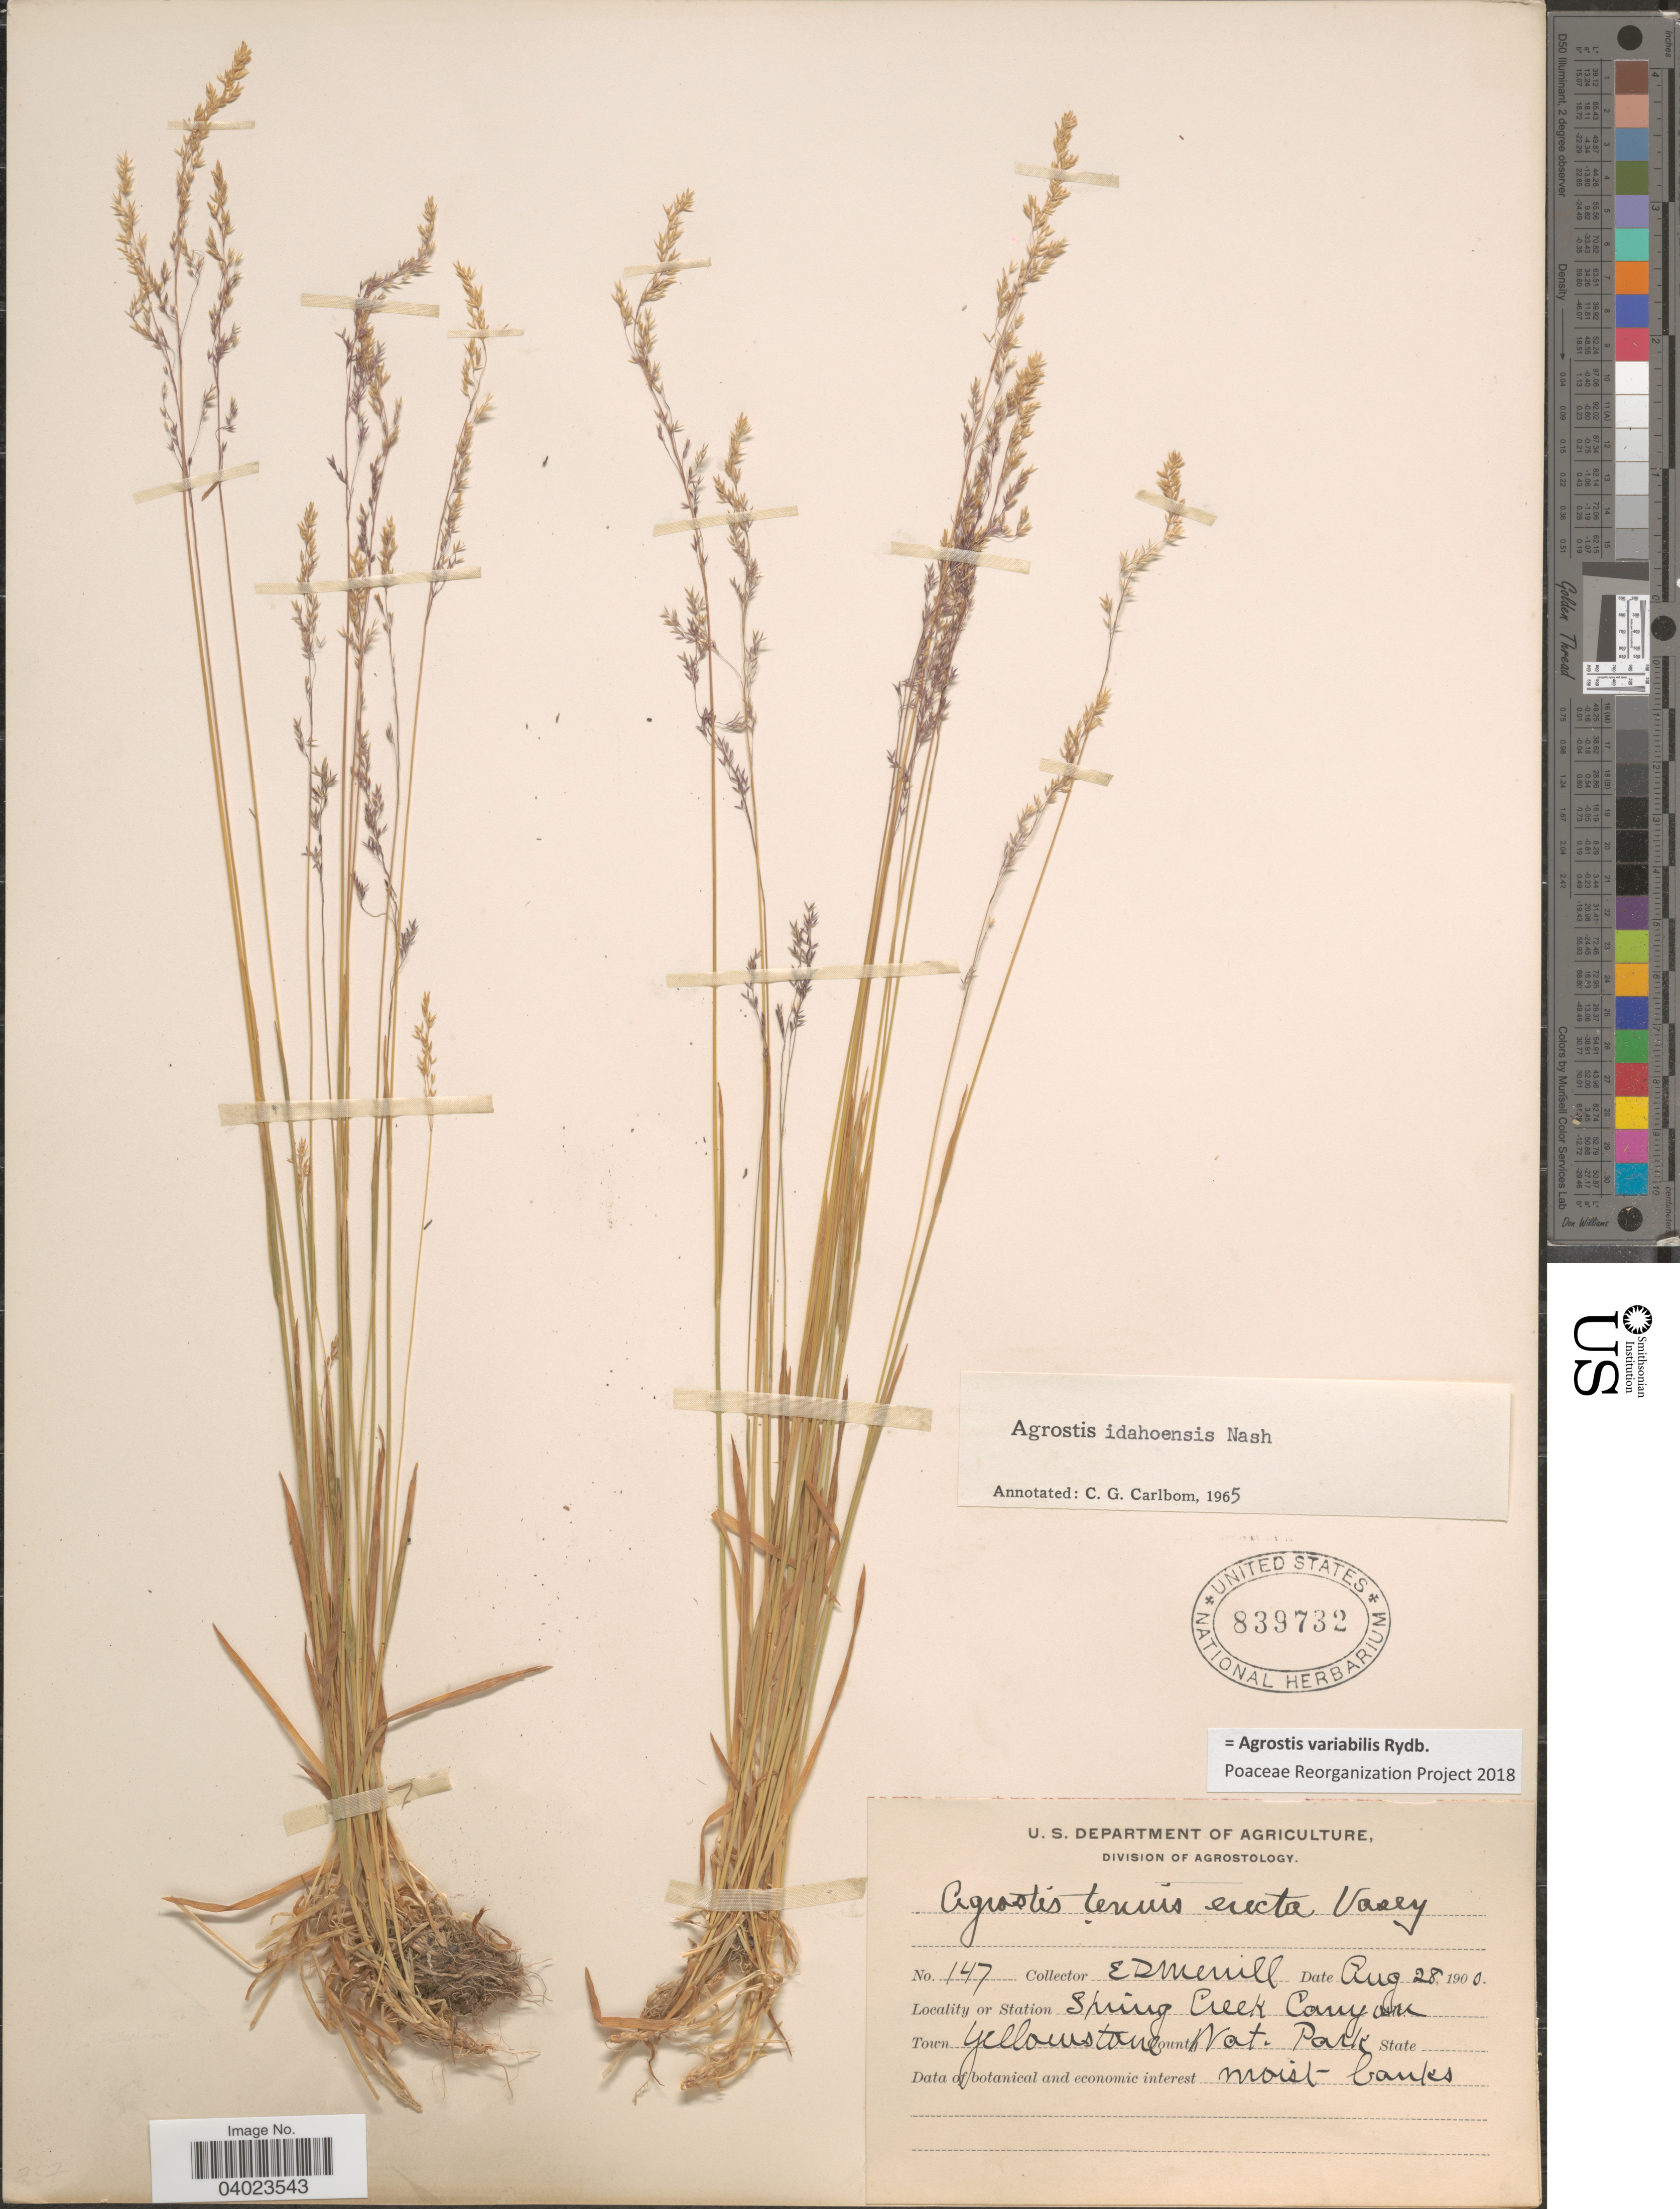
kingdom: Plantae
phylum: Tracheophyta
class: Liliopsida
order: Poales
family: Poaceae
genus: Agrostis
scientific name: Agrostis variabilis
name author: Rydb.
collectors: E. D. Merrill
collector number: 147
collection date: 1900-08-28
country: United States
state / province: Wyoming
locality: Spring Creek Canyon. Town Yellowstone Nat. Park.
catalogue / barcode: US 839732